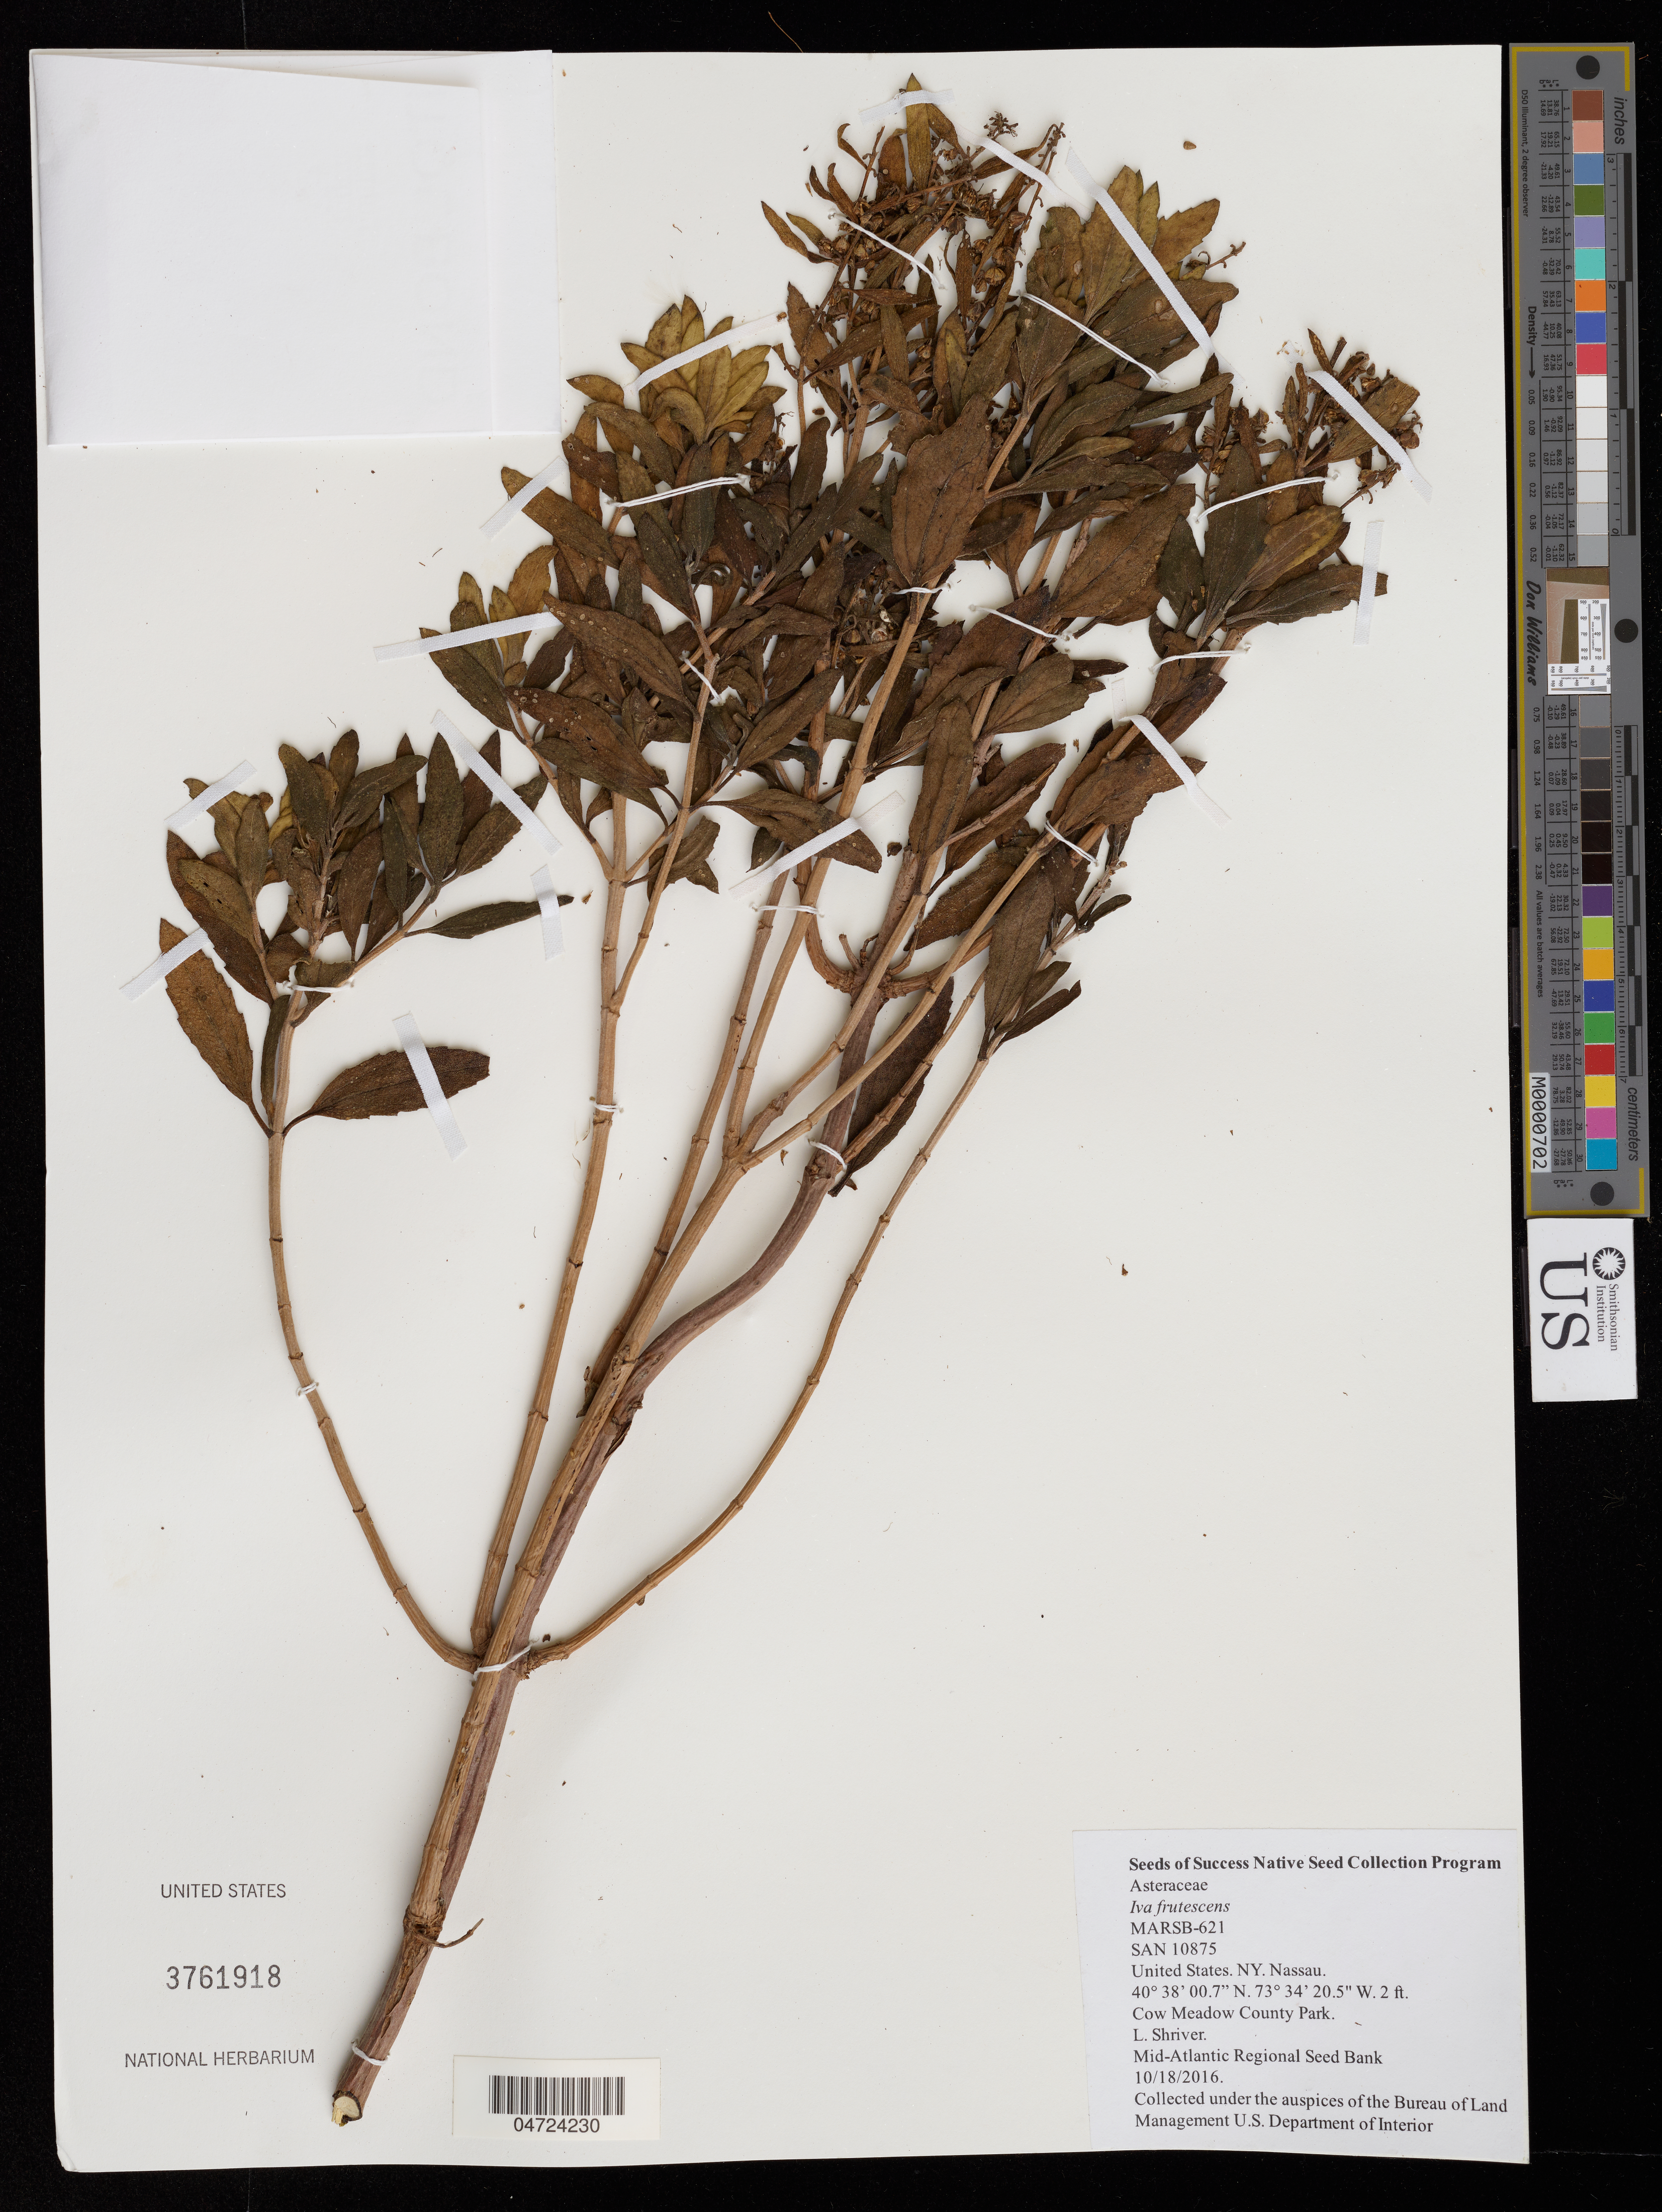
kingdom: Plantae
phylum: Tracheophyta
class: Magnoliopsida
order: Asterales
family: Asteraceae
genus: Iva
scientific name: Iva frutescens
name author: L.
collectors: L. Shriver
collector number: MARSB-621/SAN10875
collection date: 2016-10-18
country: United States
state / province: New York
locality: Nassau. Cow Meadow County Park.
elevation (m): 1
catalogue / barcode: US 3761918